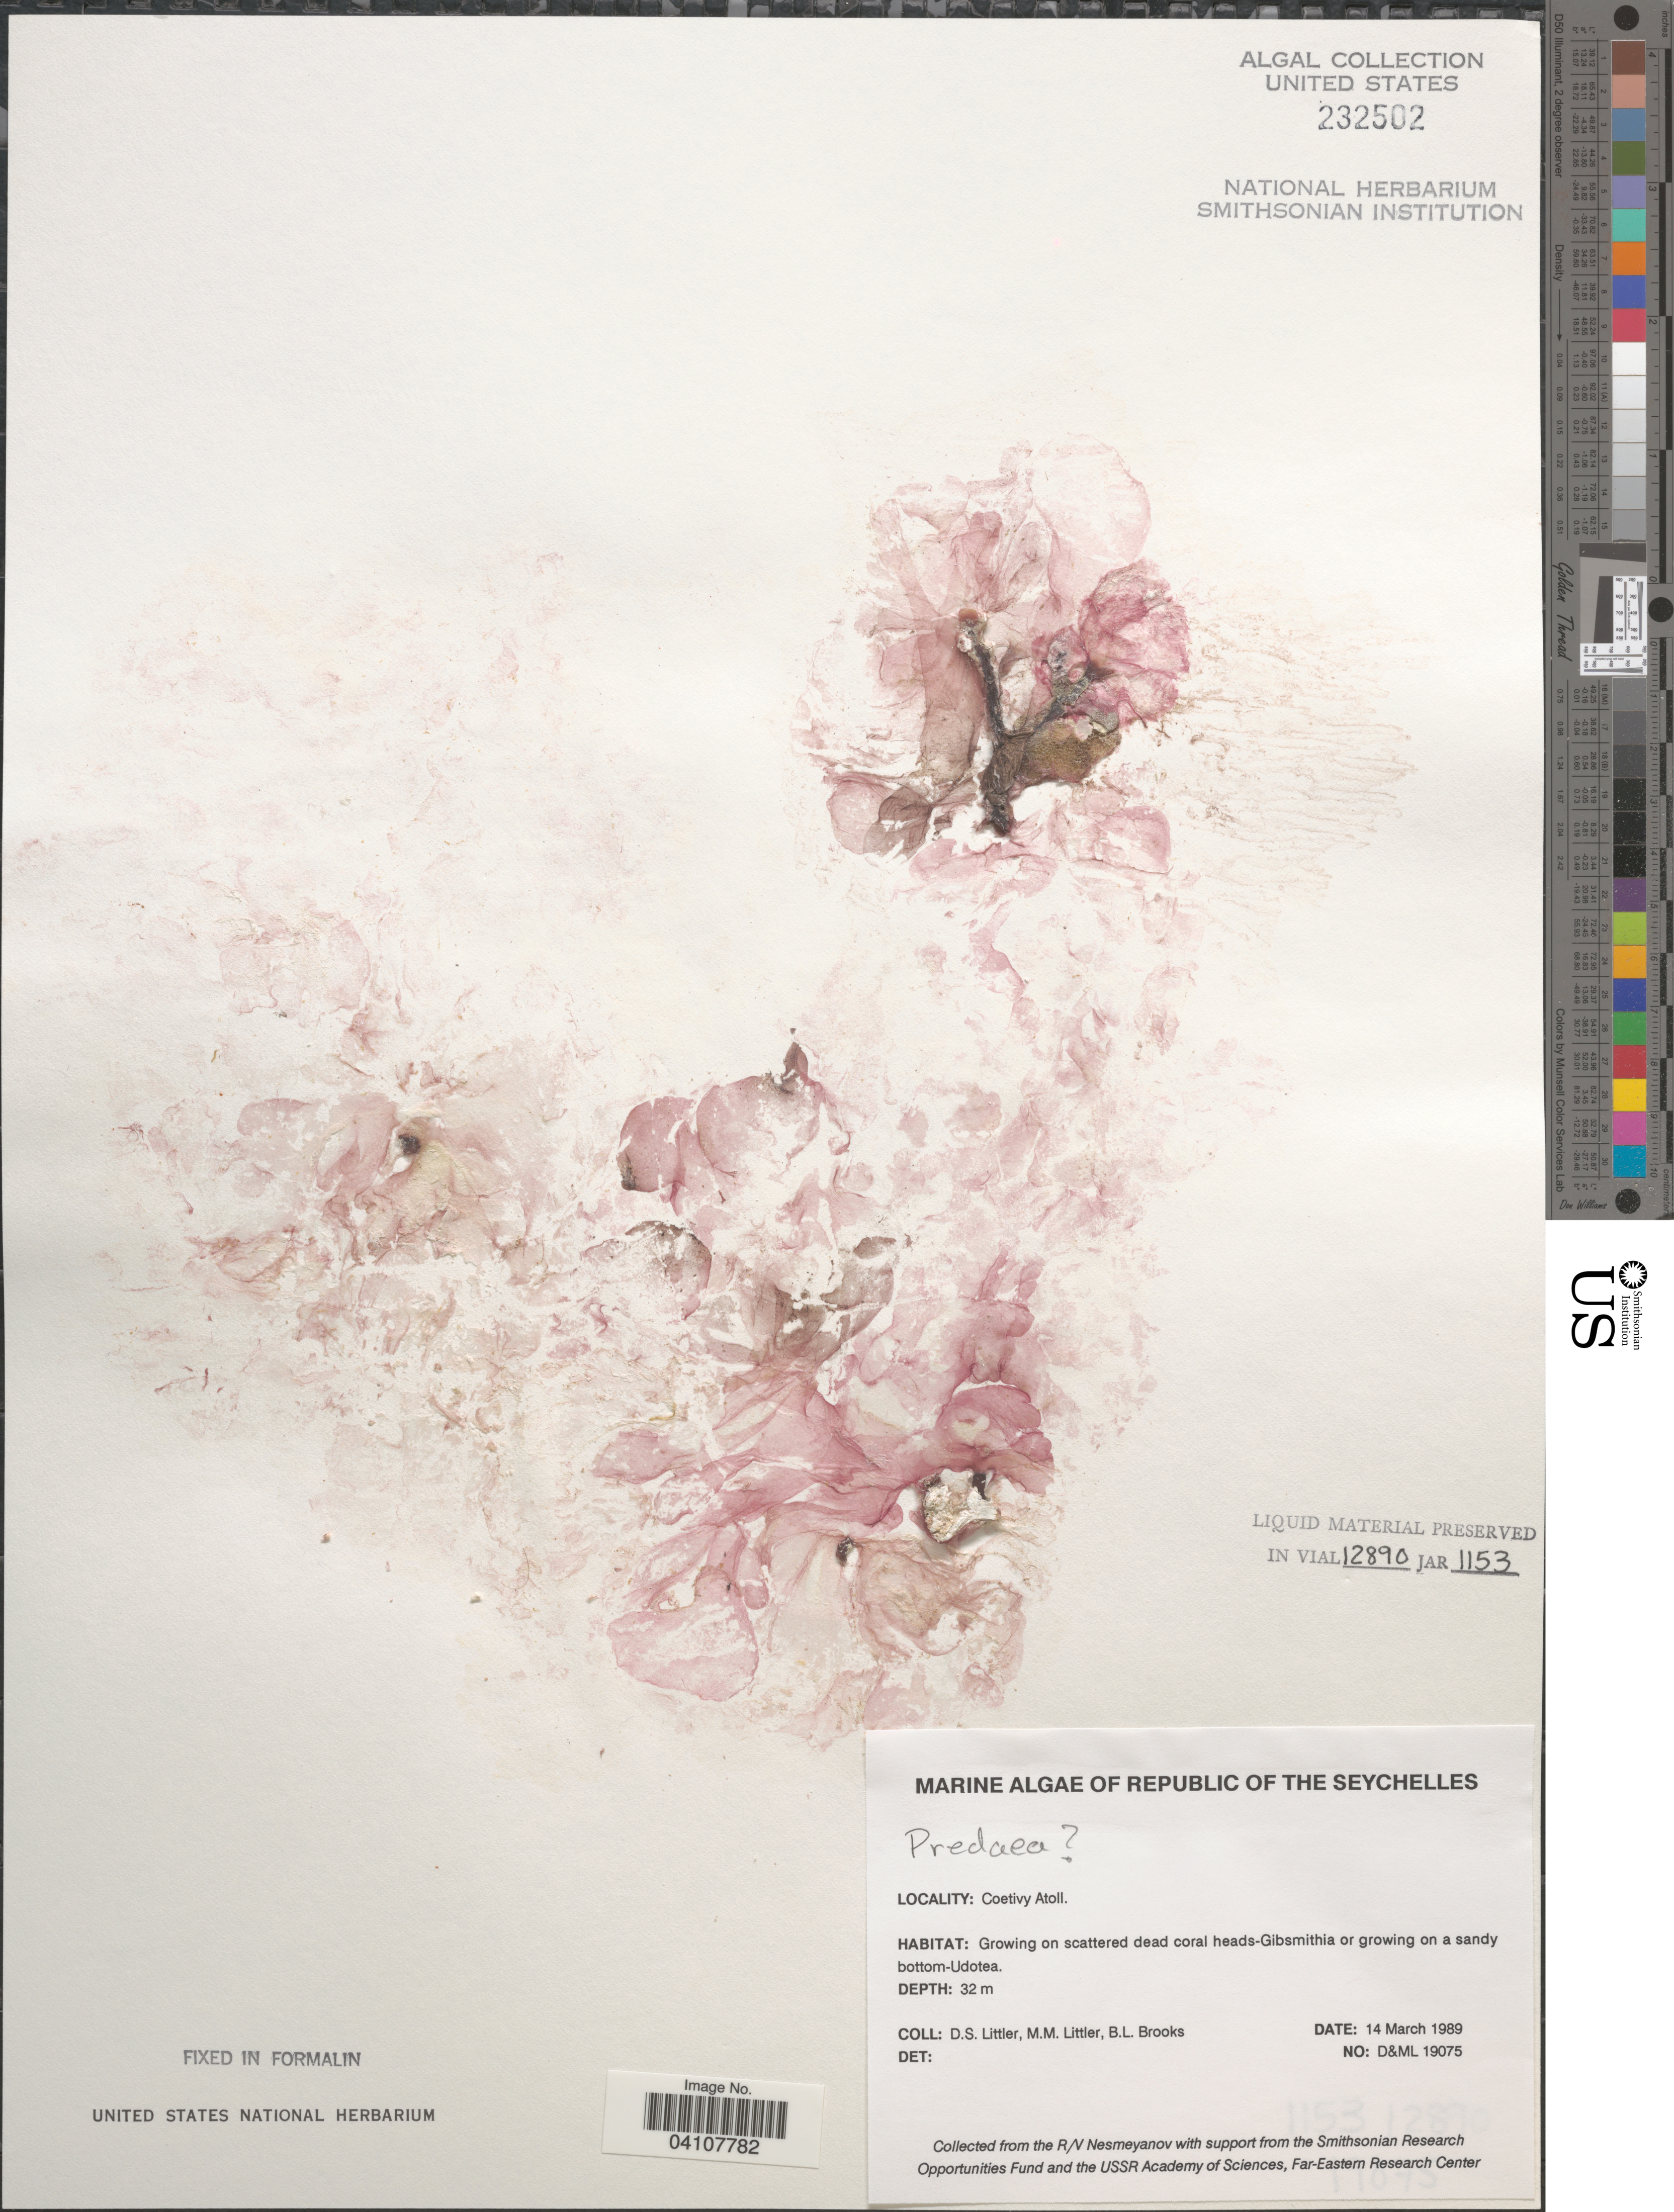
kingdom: Plantae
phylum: Rhodophyta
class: Florideophyceae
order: Nemastomatales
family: Nemastomataceae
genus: Predaea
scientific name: Predaea sp.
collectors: D. S. Littler & B. Brooks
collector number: D&ML19075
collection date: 1989-03-14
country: Seychelles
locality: Republic of the Seychelles. Coetivy Atoll.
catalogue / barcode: US 232502